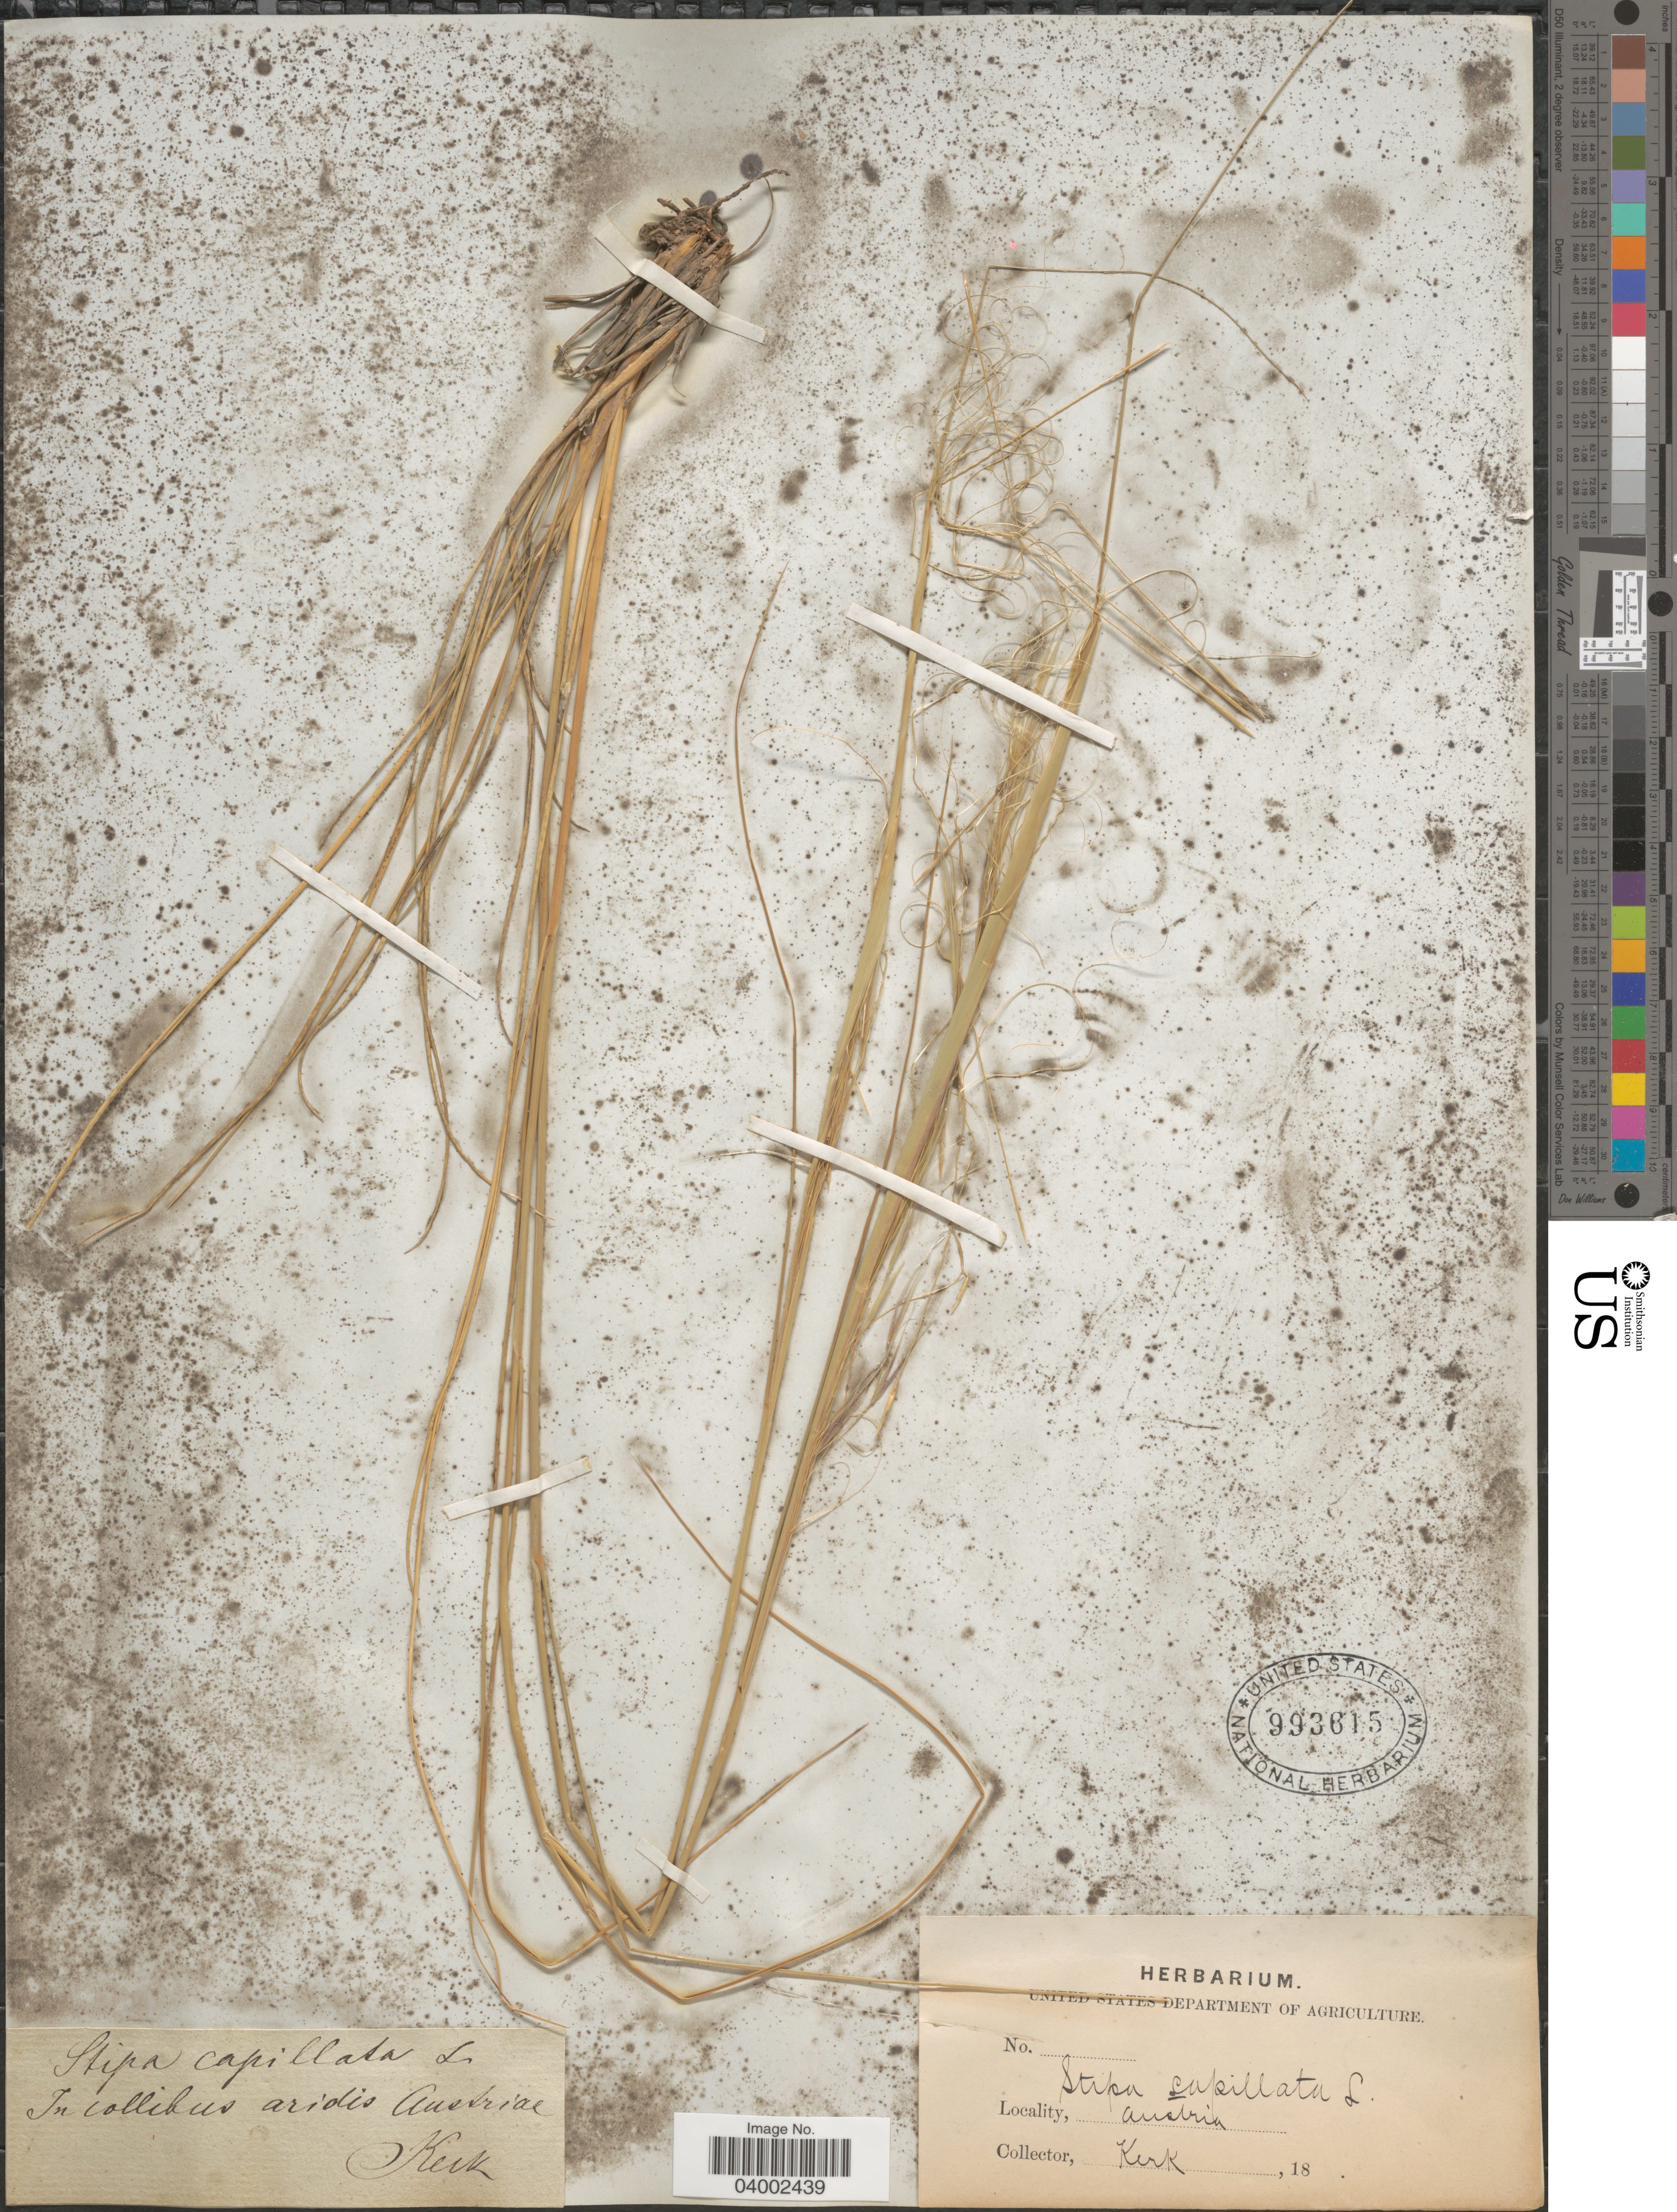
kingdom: Plantae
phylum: Tracheophyta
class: Liliopsida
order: Poales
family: Poaceae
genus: Stipa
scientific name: Stipa capillata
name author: L.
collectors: -- Keck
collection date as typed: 18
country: Austria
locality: In collibus aridis Austriae.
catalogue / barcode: US 993615